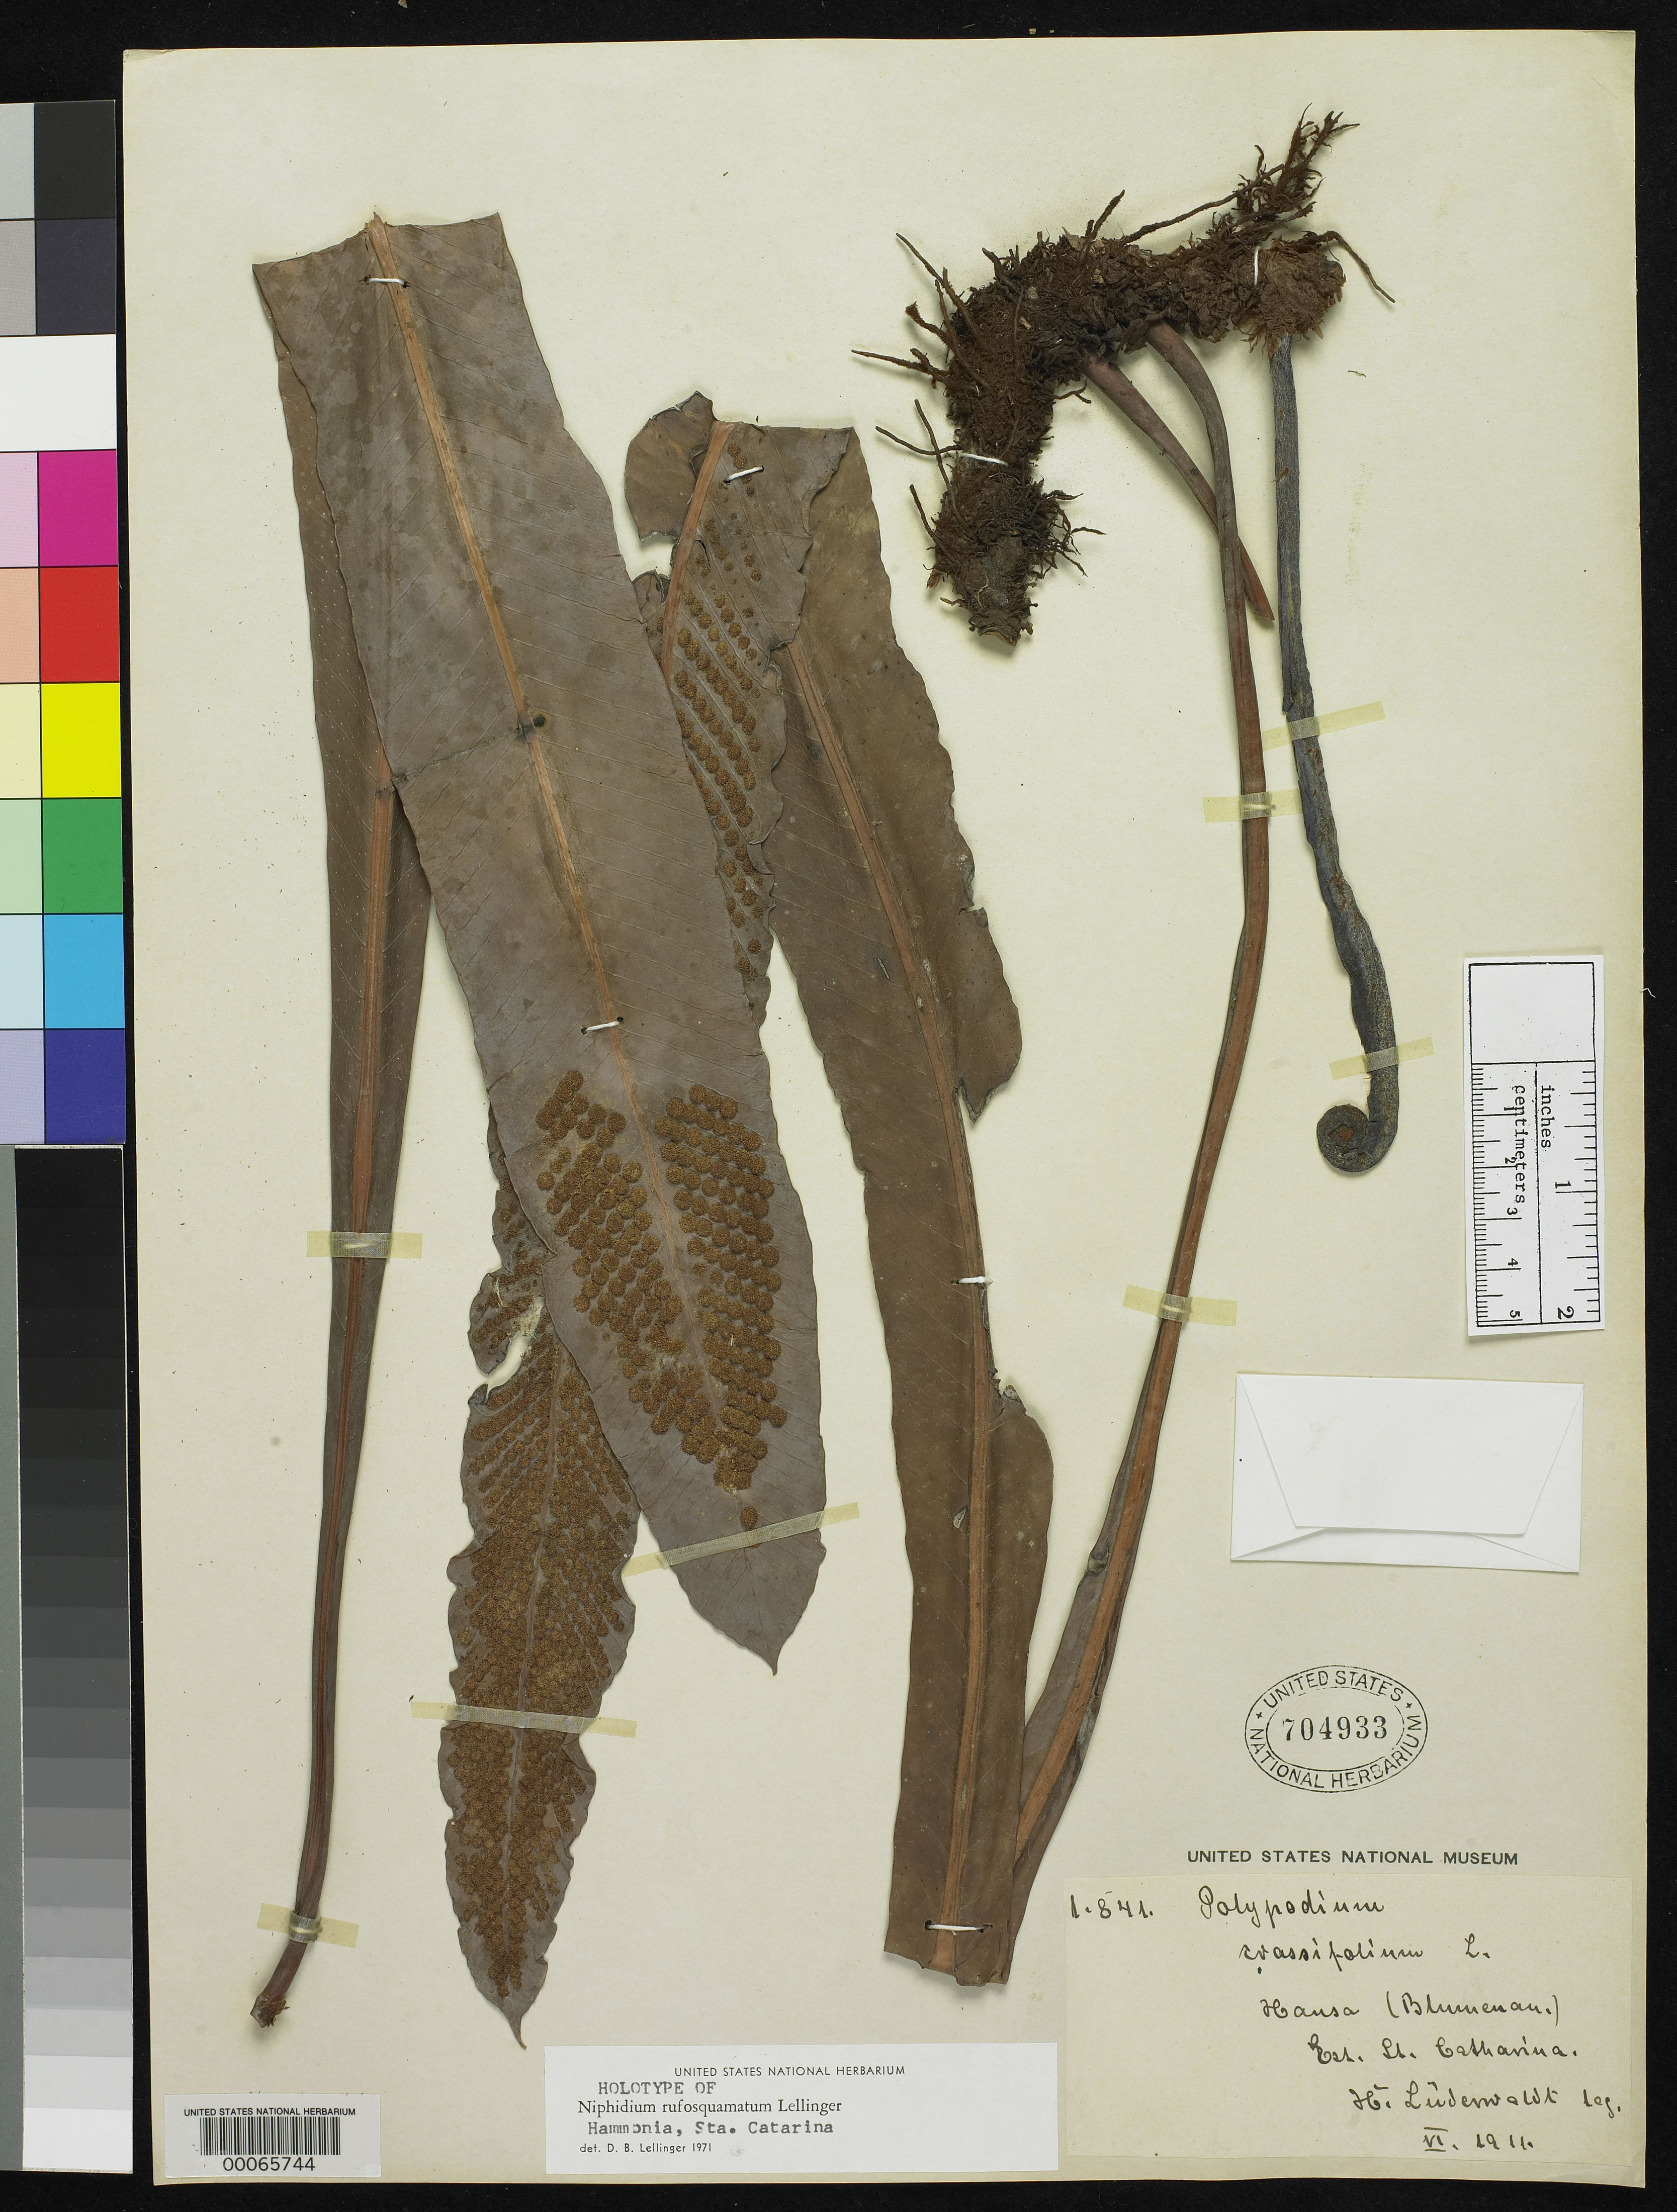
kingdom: Plantae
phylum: Tracheophyta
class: Polypodiopsida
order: Polypodiales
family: Polypodiaceae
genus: Niphidium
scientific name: Niphidium rufosquamatum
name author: Lellinger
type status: Holotype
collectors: P. Luederwaldt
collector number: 1841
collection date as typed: Jun 1911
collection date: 1911-06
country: Brazil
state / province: Santa Catarina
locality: Hammonia.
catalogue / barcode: US 704933